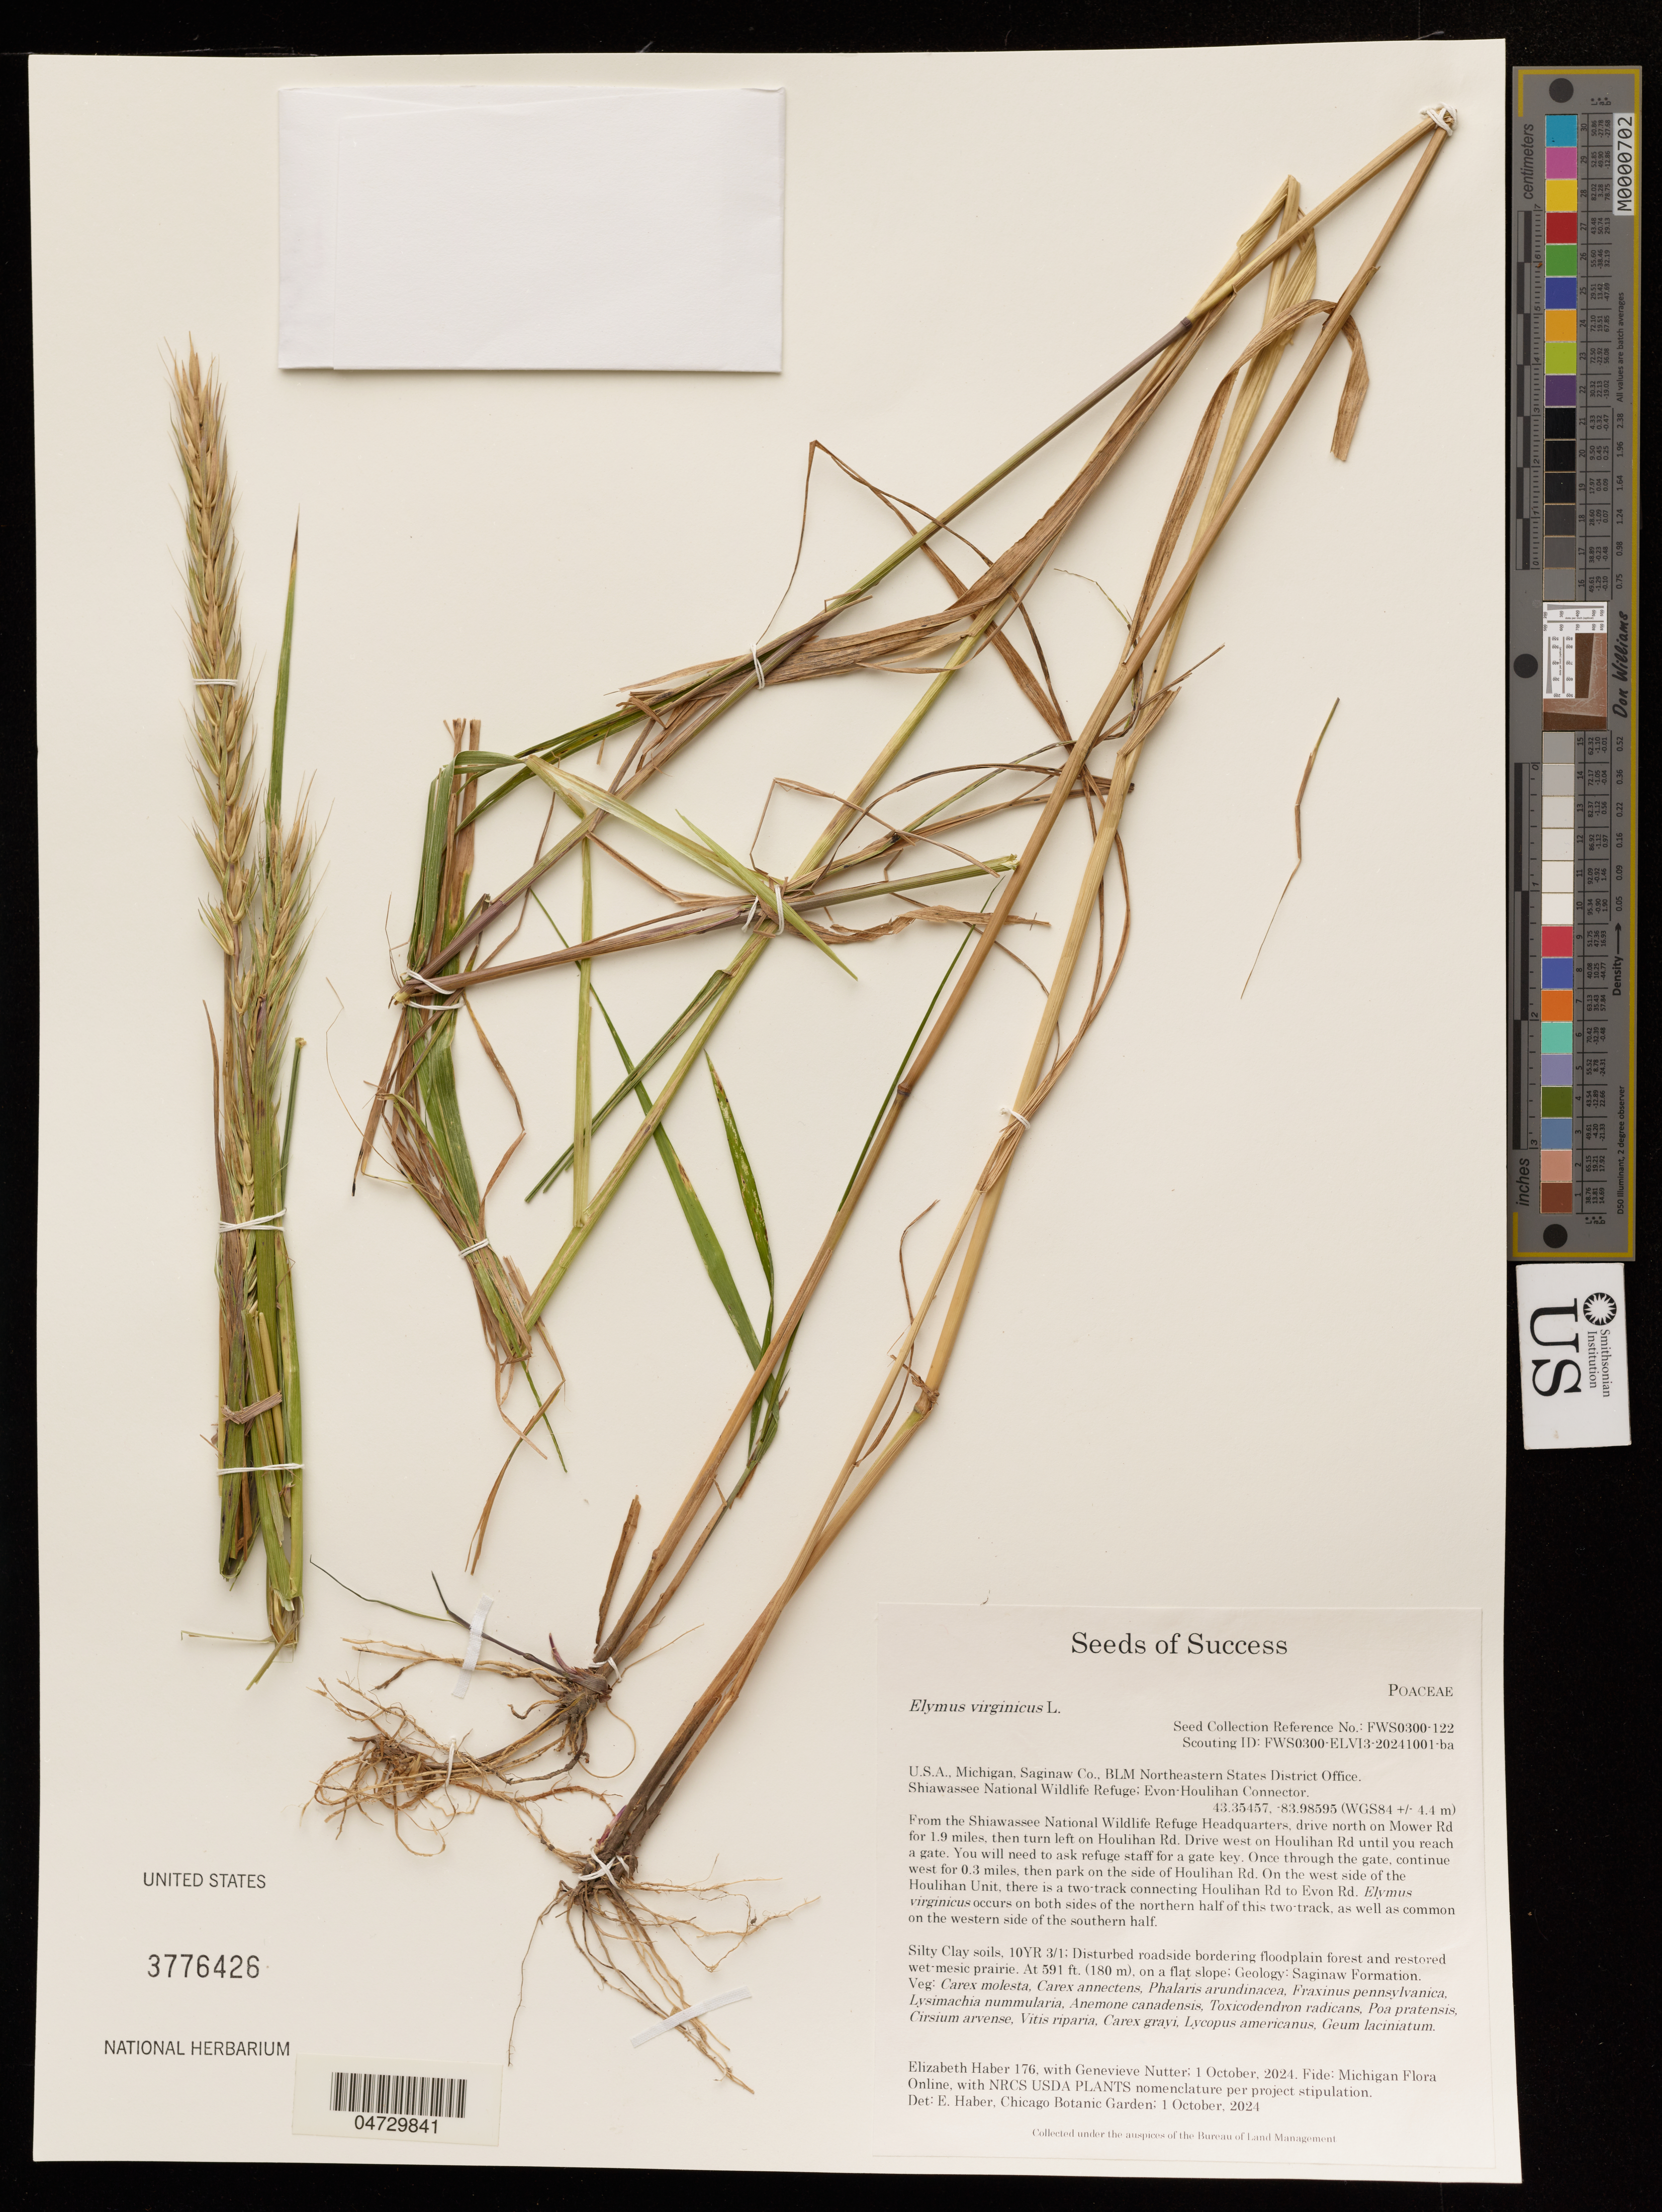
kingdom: Plantae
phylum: Tracheophyta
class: Liliopsida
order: Poales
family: Poaceae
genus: Elymus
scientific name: Elymus virginicus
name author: L.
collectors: E. Haber & G. Nutter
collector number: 176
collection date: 2024-10-01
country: United States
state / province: Michigan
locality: Saginaw Co., BLM Northeastern States District Office. Shiawassee National Wildlife Refuge: Evon‑Houlihan Connector. (WGS84 +/– 4.4 m). From the Shiawassee National Wildlife Refuge Headquarters, drive north on Mower Rd for 1.9 miles, then turn left on Houlihan Rd. Drive west on Houlihan Rd until you reach a gate. You will need to ask refuge staff for a gate key. Once through the gate, continue west for 0.3 miles, then park on the side of Houlihan Rd. On the west side of the Houlihan Unit, there is a two‑track connecting Houlihan Rd to Evon Rd.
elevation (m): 180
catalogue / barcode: US 3776426